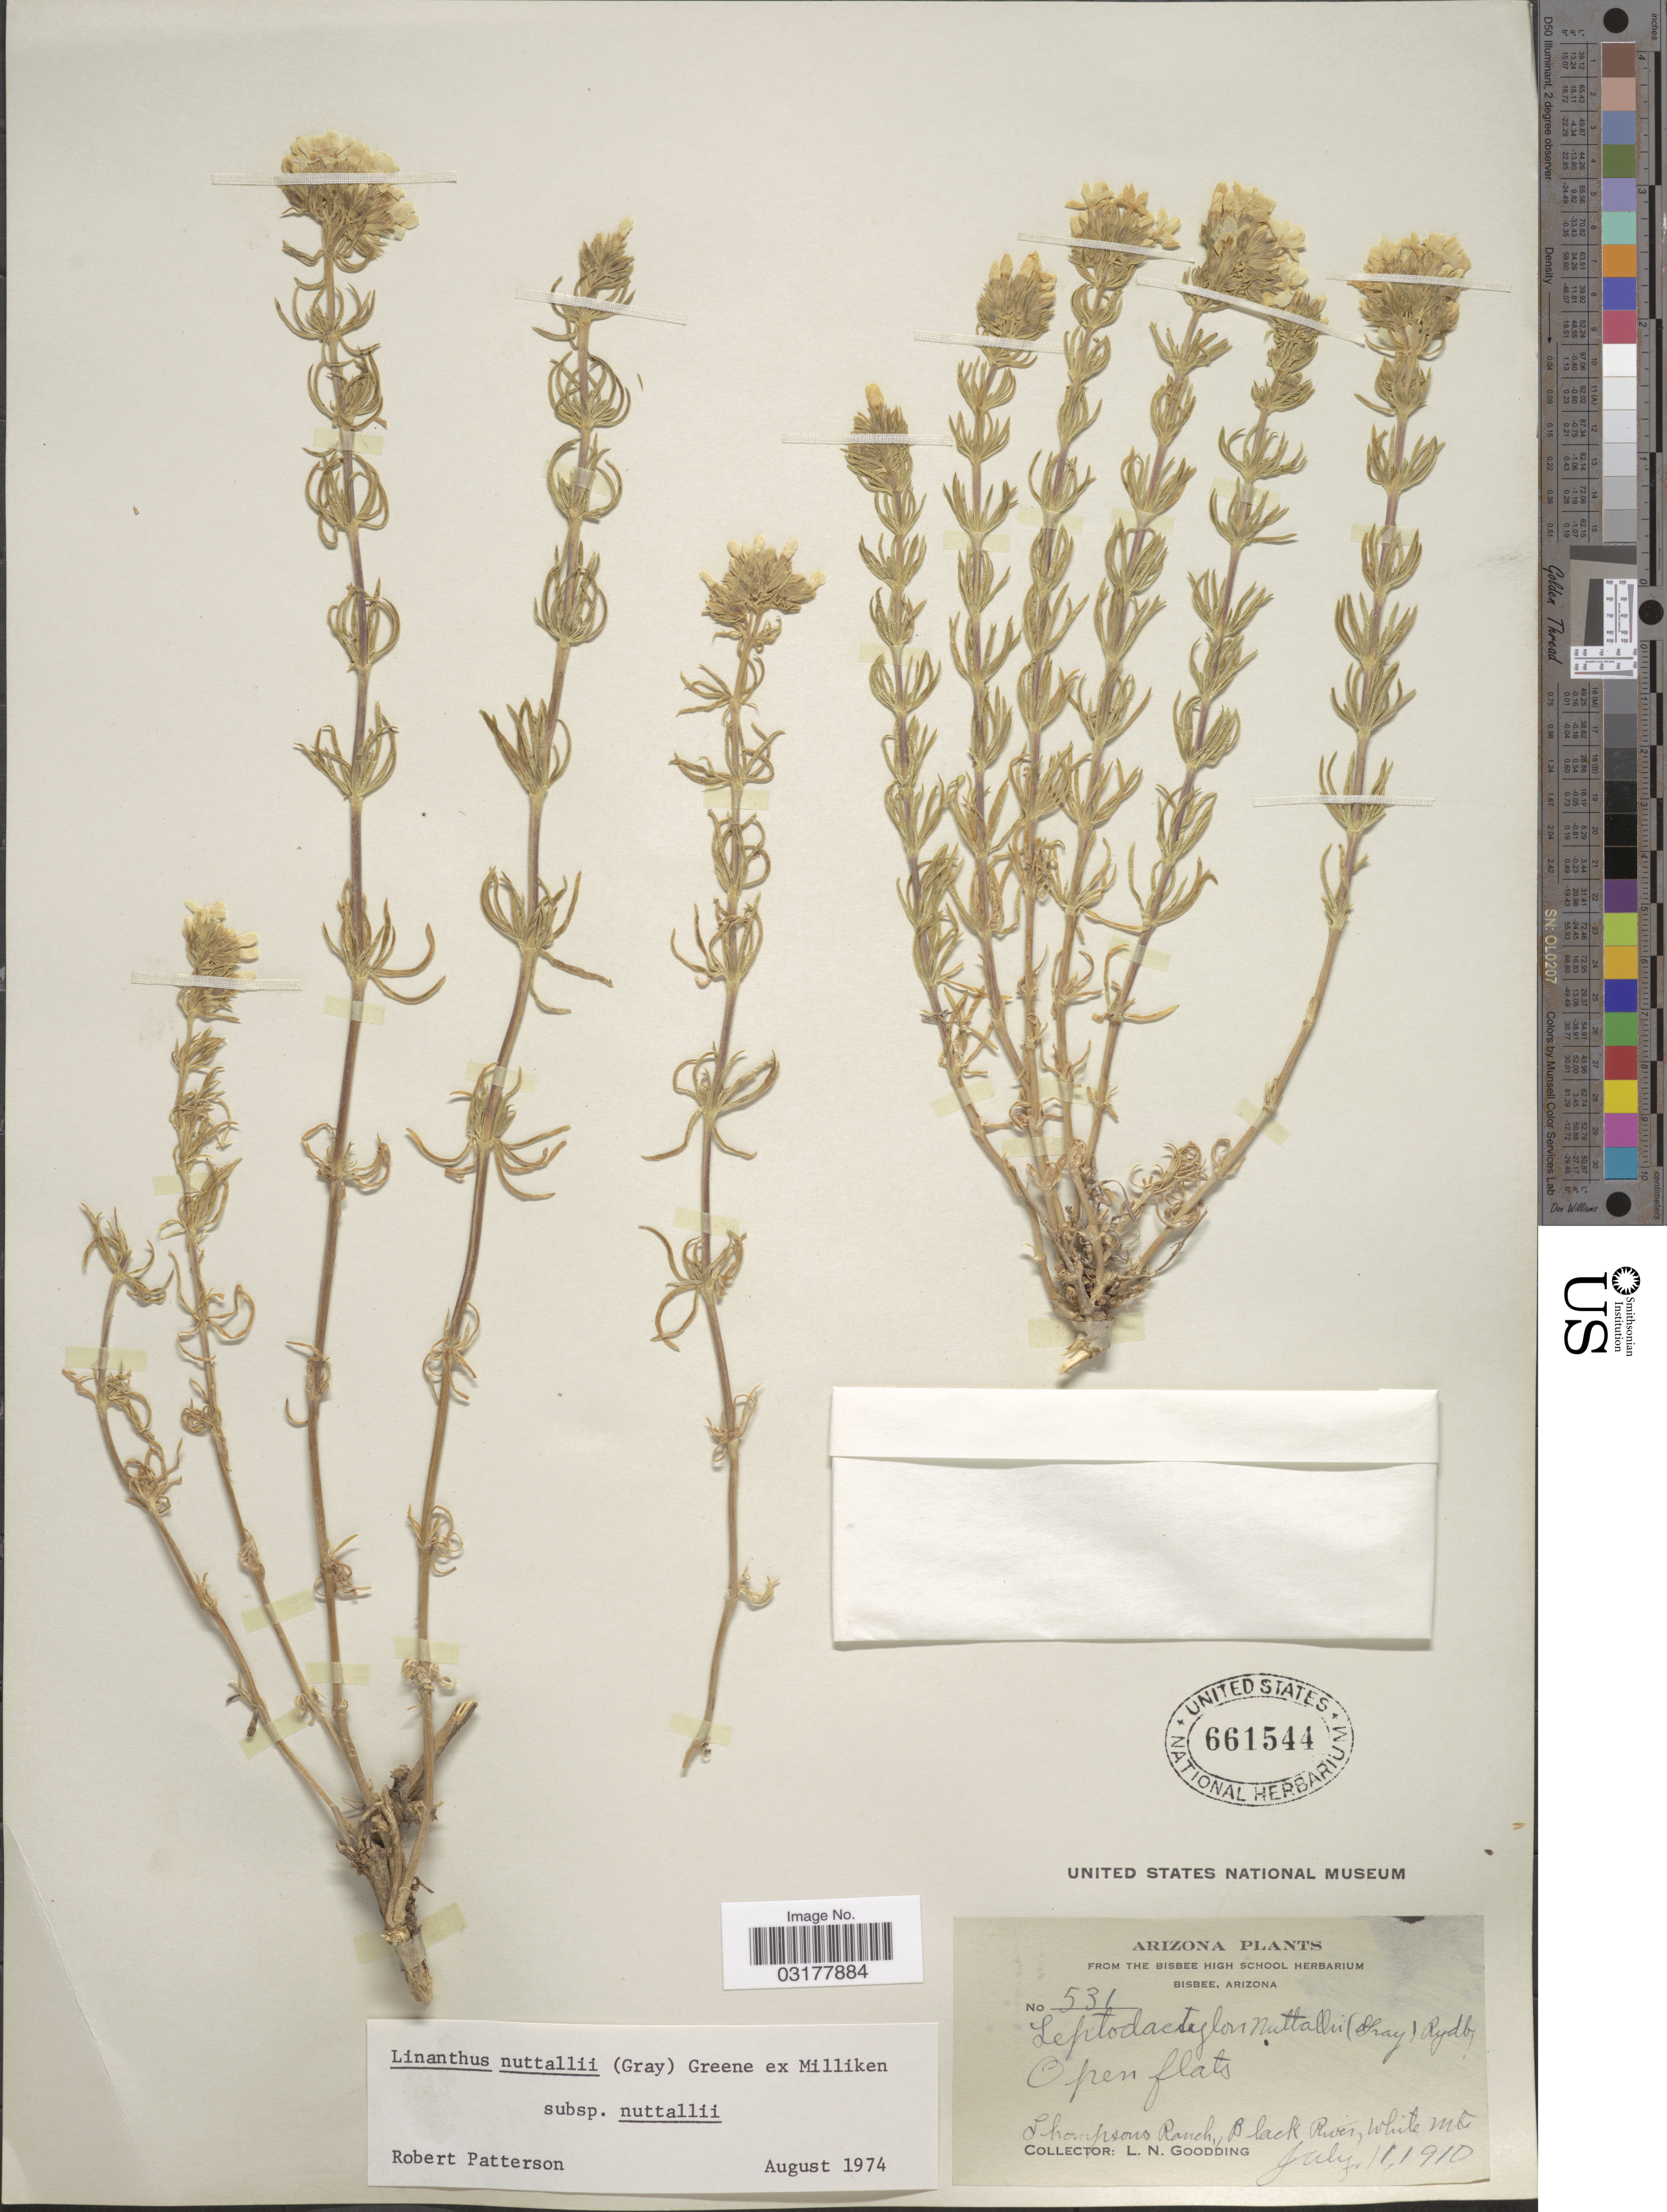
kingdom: Plantae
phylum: Tracheophyta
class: Magnoliopsida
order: Ericales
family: Polemoniaceae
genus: Leptosiphon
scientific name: Leptosiphon nuttallii subsp. nuttallii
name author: (A. Gray) J.M. Porter & L.A. Johnson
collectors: L. N. Goodding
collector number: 531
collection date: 1910-07-11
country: United States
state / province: Arizona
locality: Thompsons Ranch, Black River, White Mts.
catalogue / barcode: US 661544